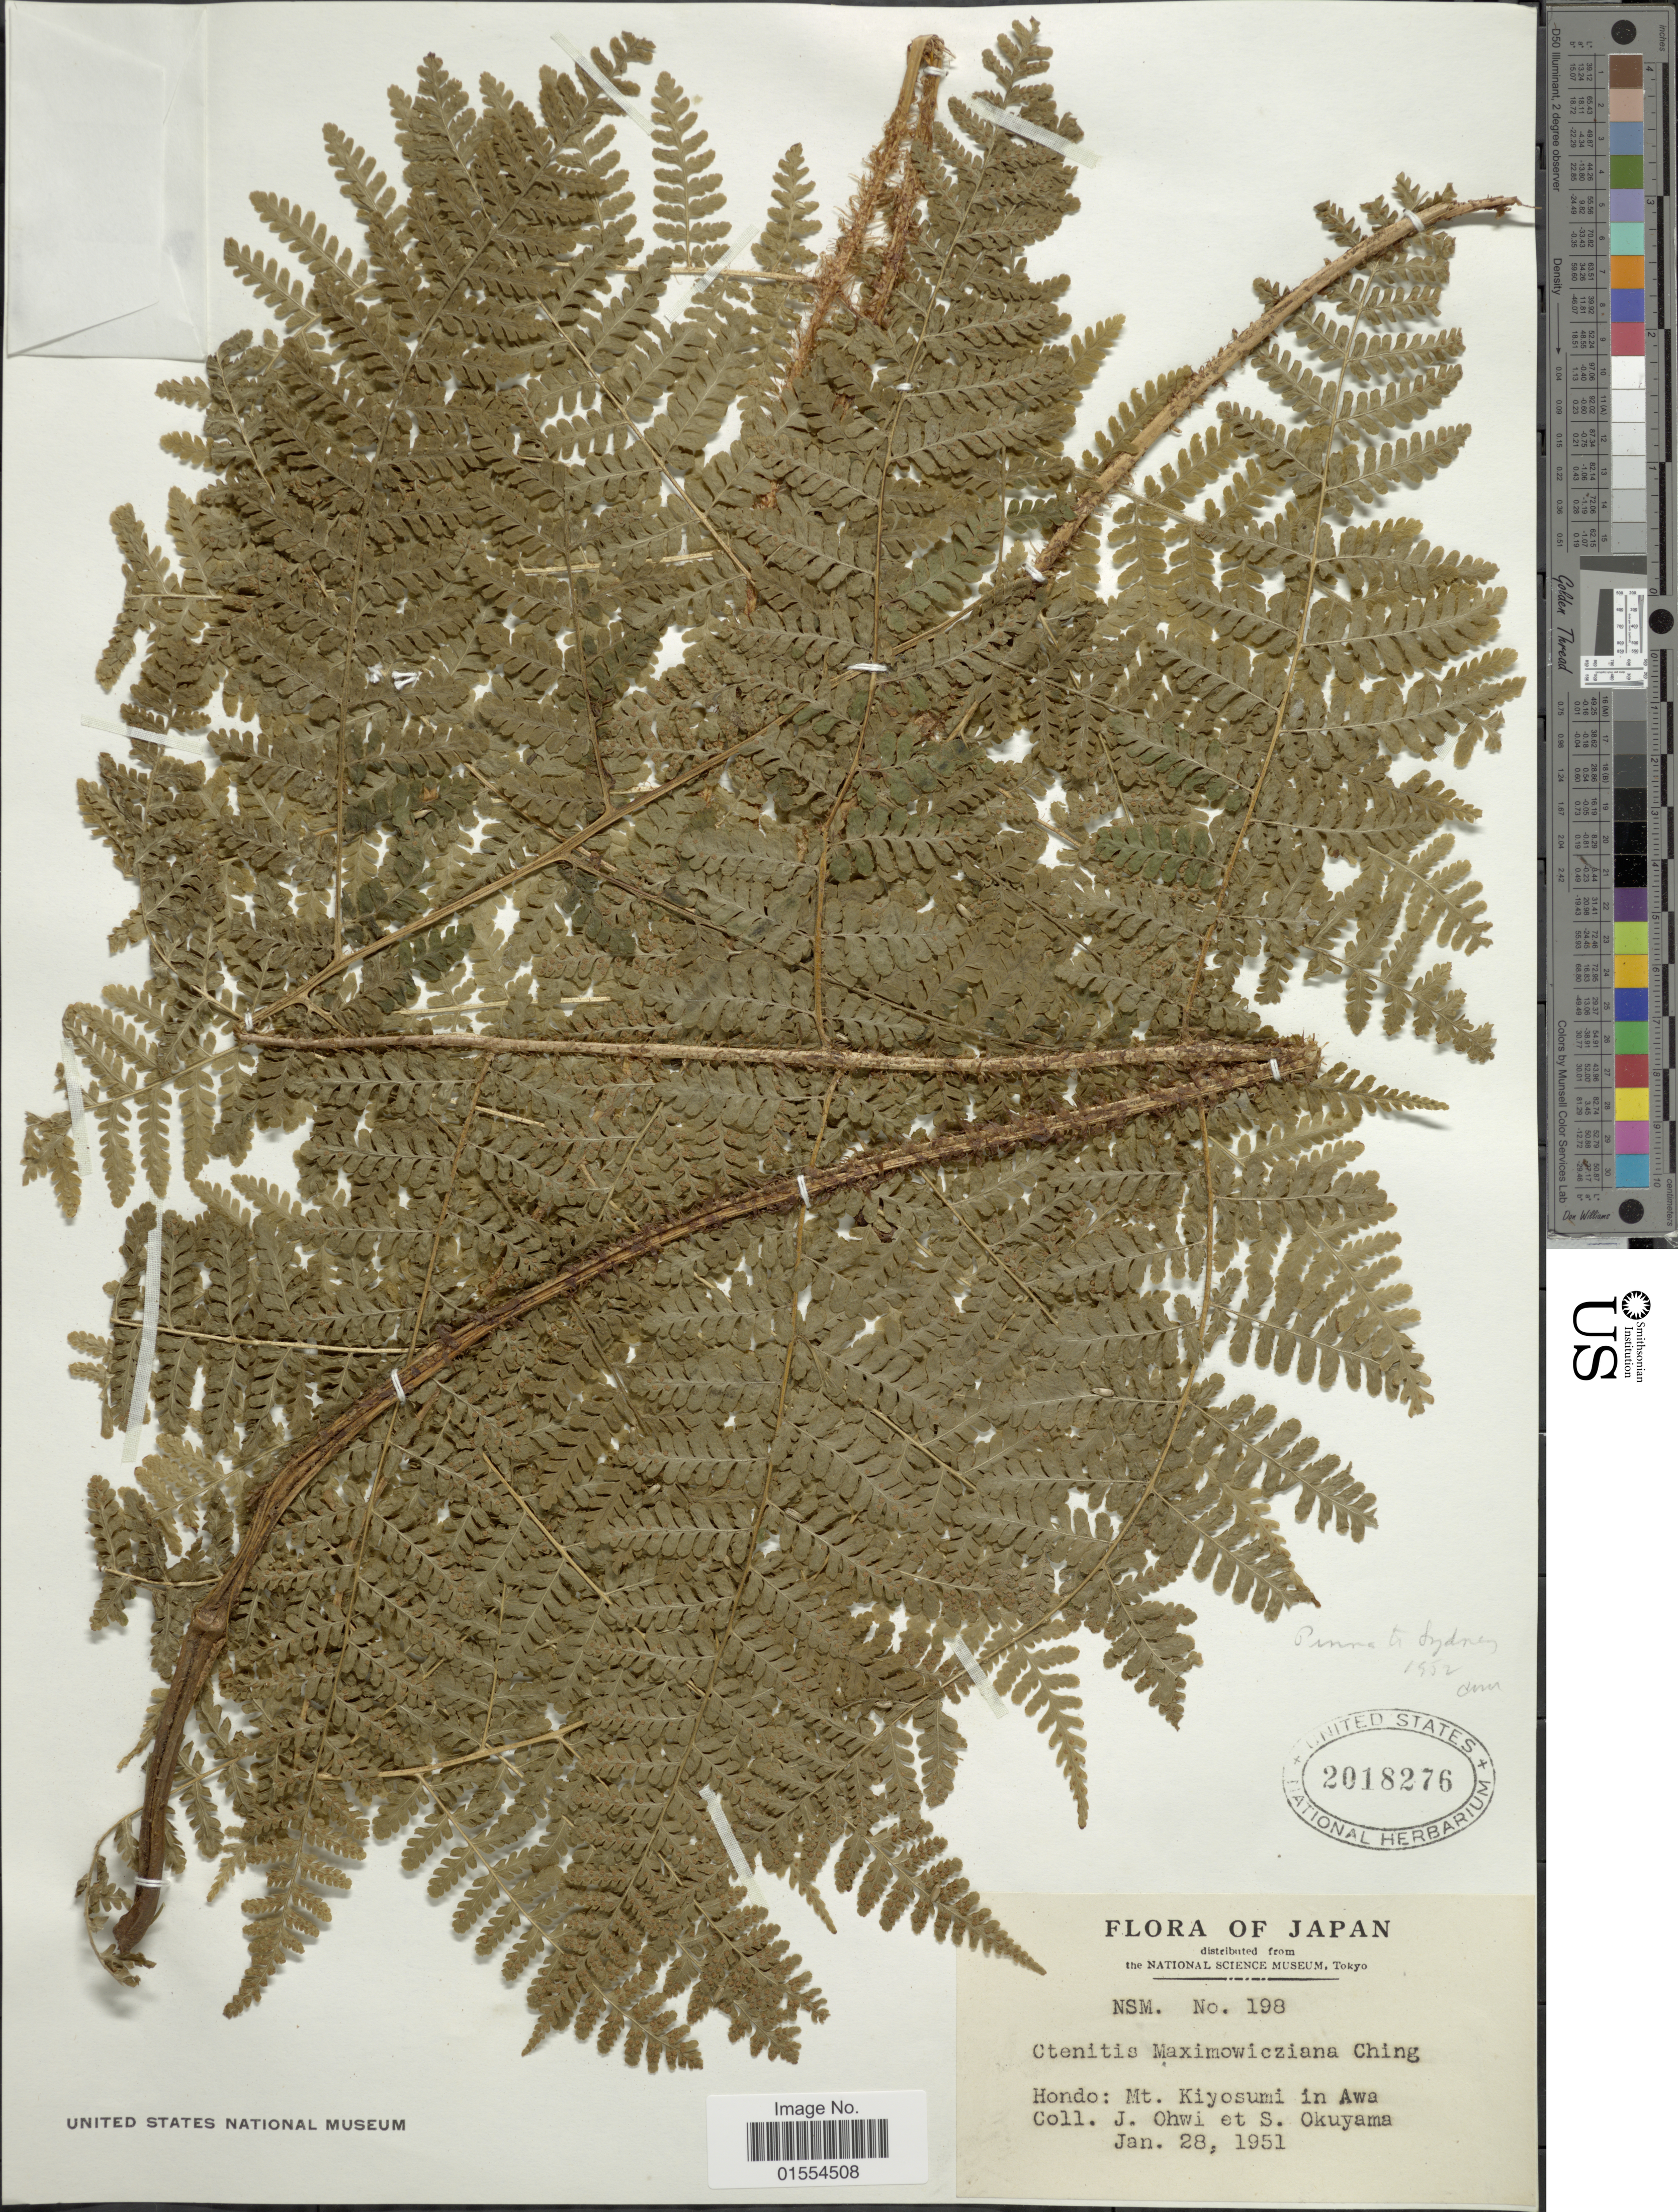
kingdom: Plantae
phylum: Tracheophyta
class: Polypodiopsida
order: Polypodiales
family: Dryopteridaceae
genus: Dryopteris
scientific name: Dryopteris maximowicziana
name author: (Miq.) C. Chr.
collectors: J. Ohwi & S. Okuyama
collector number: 198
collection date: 1951-01-28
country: Japan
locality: Hondo: Mt. Kiyosumi in Awa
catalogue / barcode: US 2018276